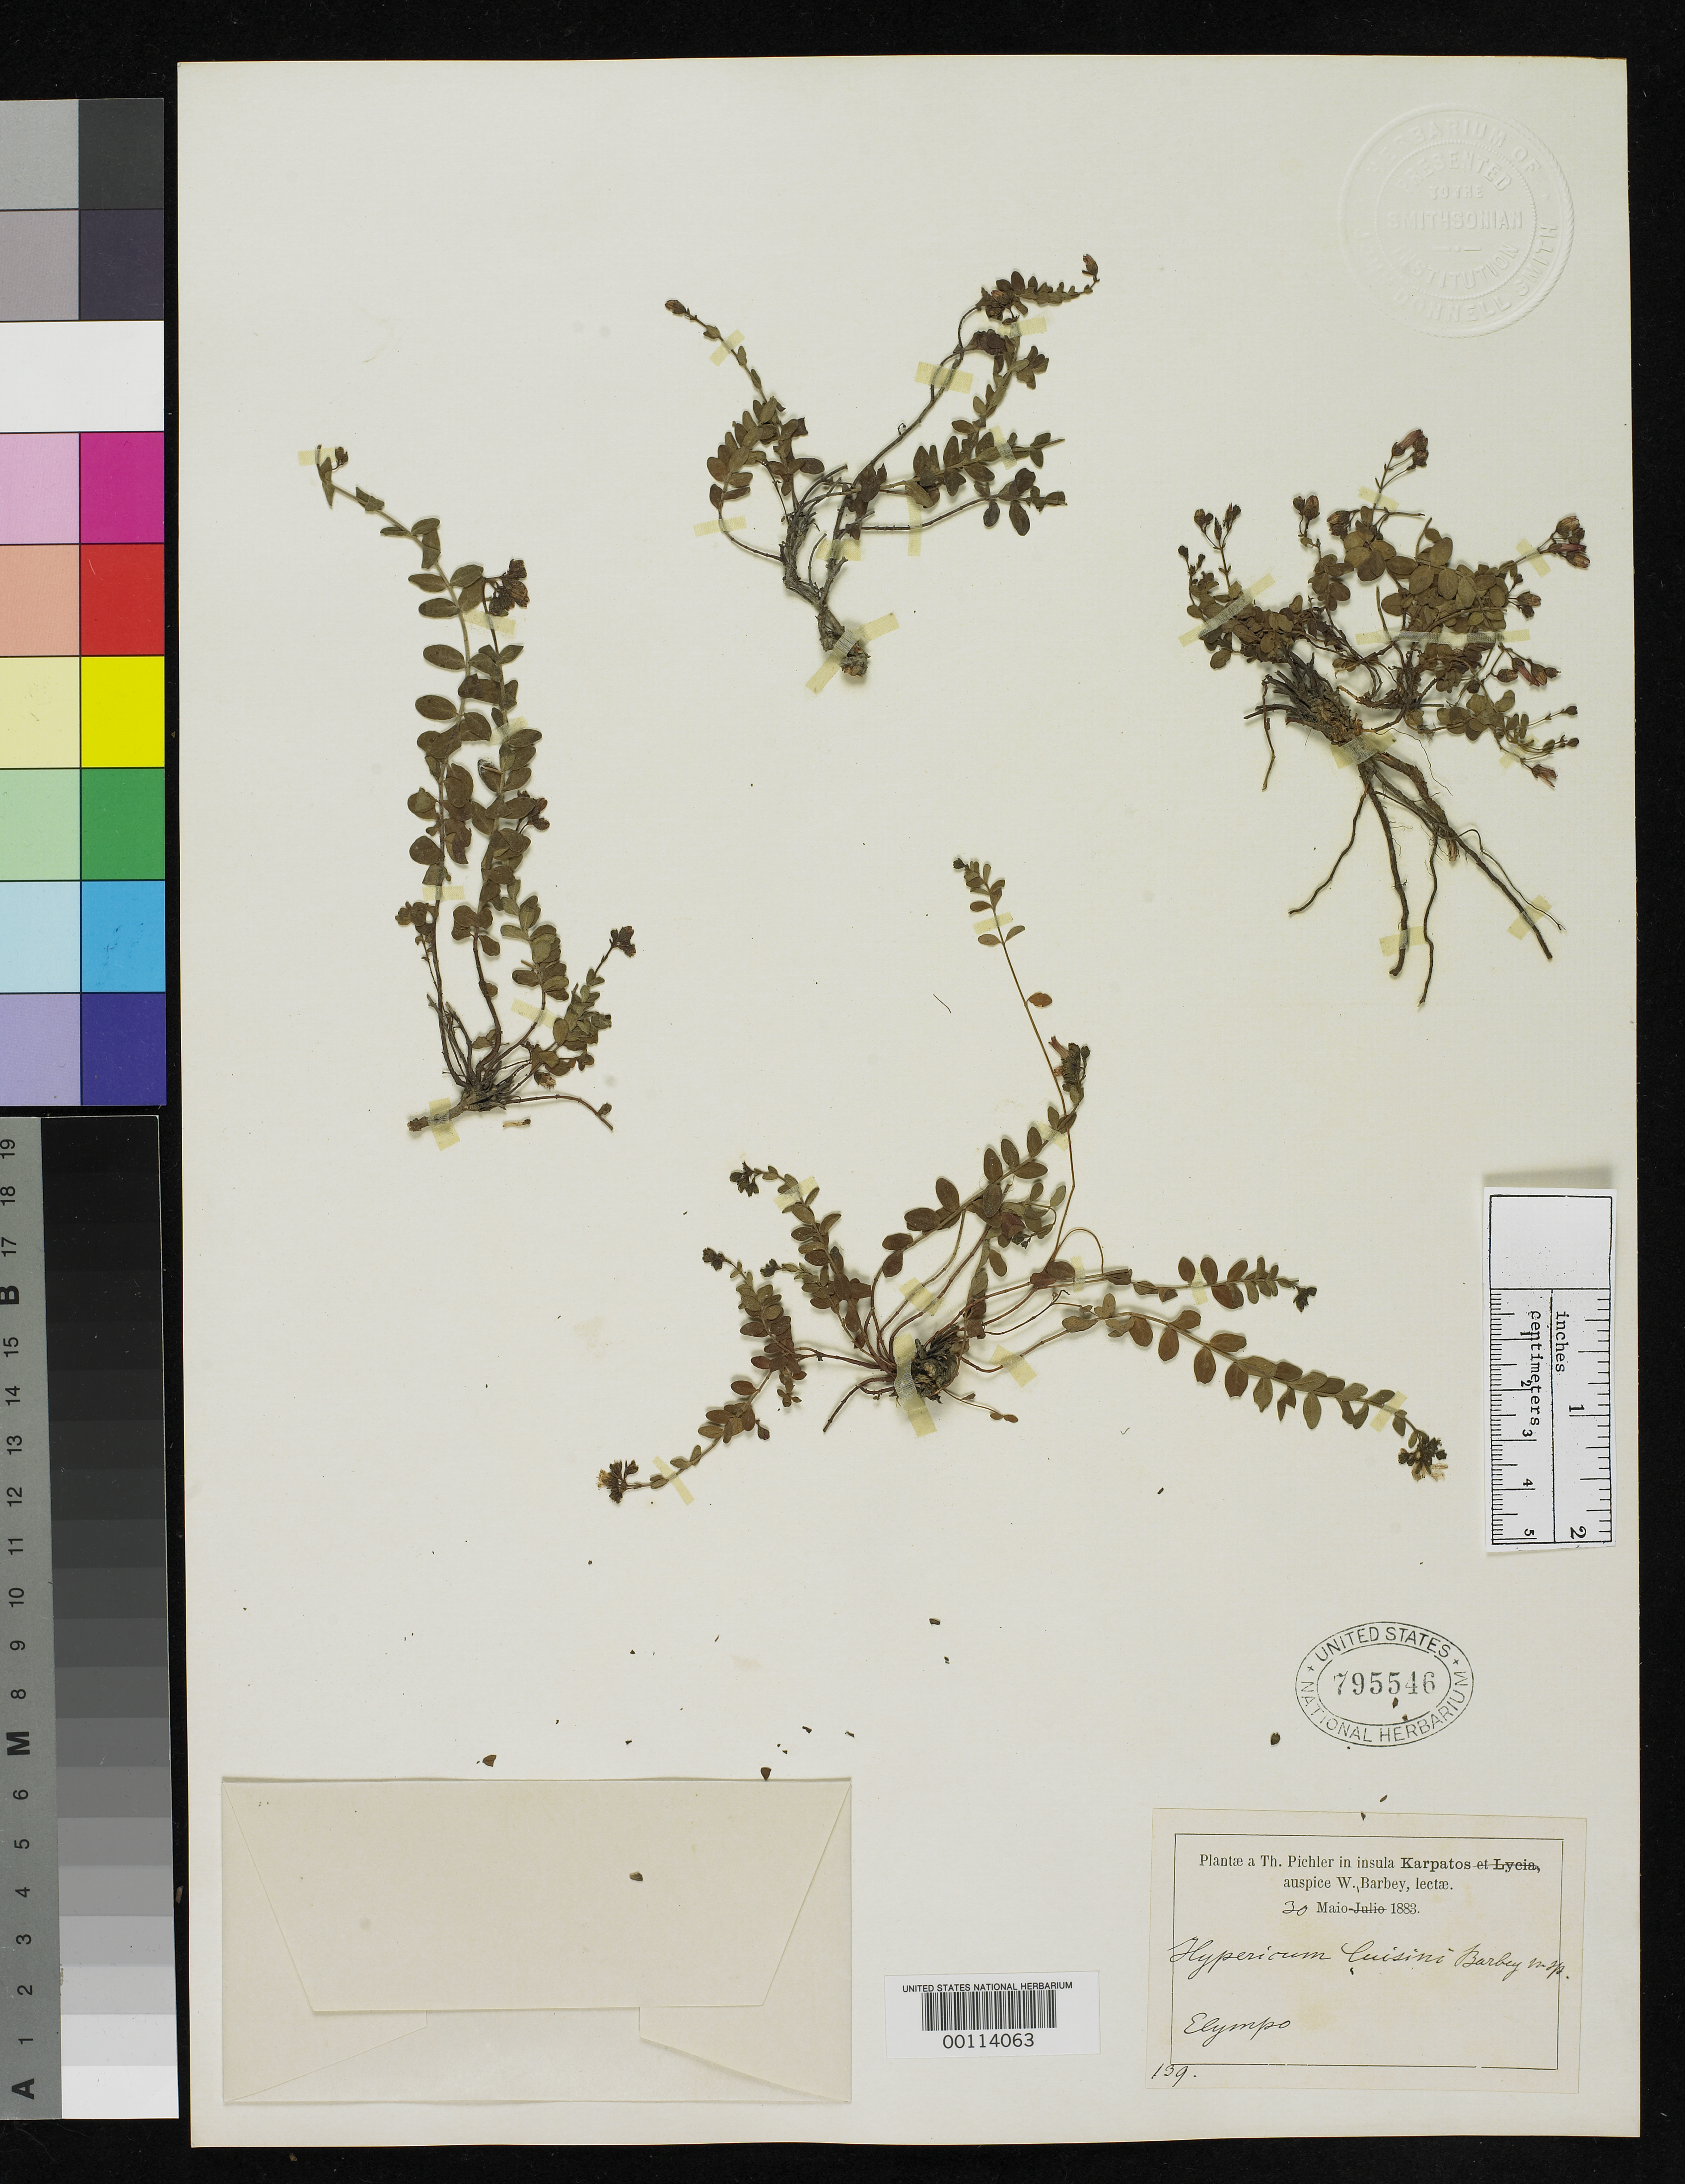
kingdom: Plantae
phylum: Tracheophyta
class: Magnoliopsida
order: Malpighiales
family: Hypericaceae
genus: Hypericum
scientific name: Hypericum cuisini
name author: Barbey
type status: Type Collection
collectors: T. Pichler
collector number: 139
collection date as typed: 30 May 1883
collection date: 1883-05-30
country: Greece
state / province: South Aegean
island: Karpathos Island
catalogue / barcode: US 795546